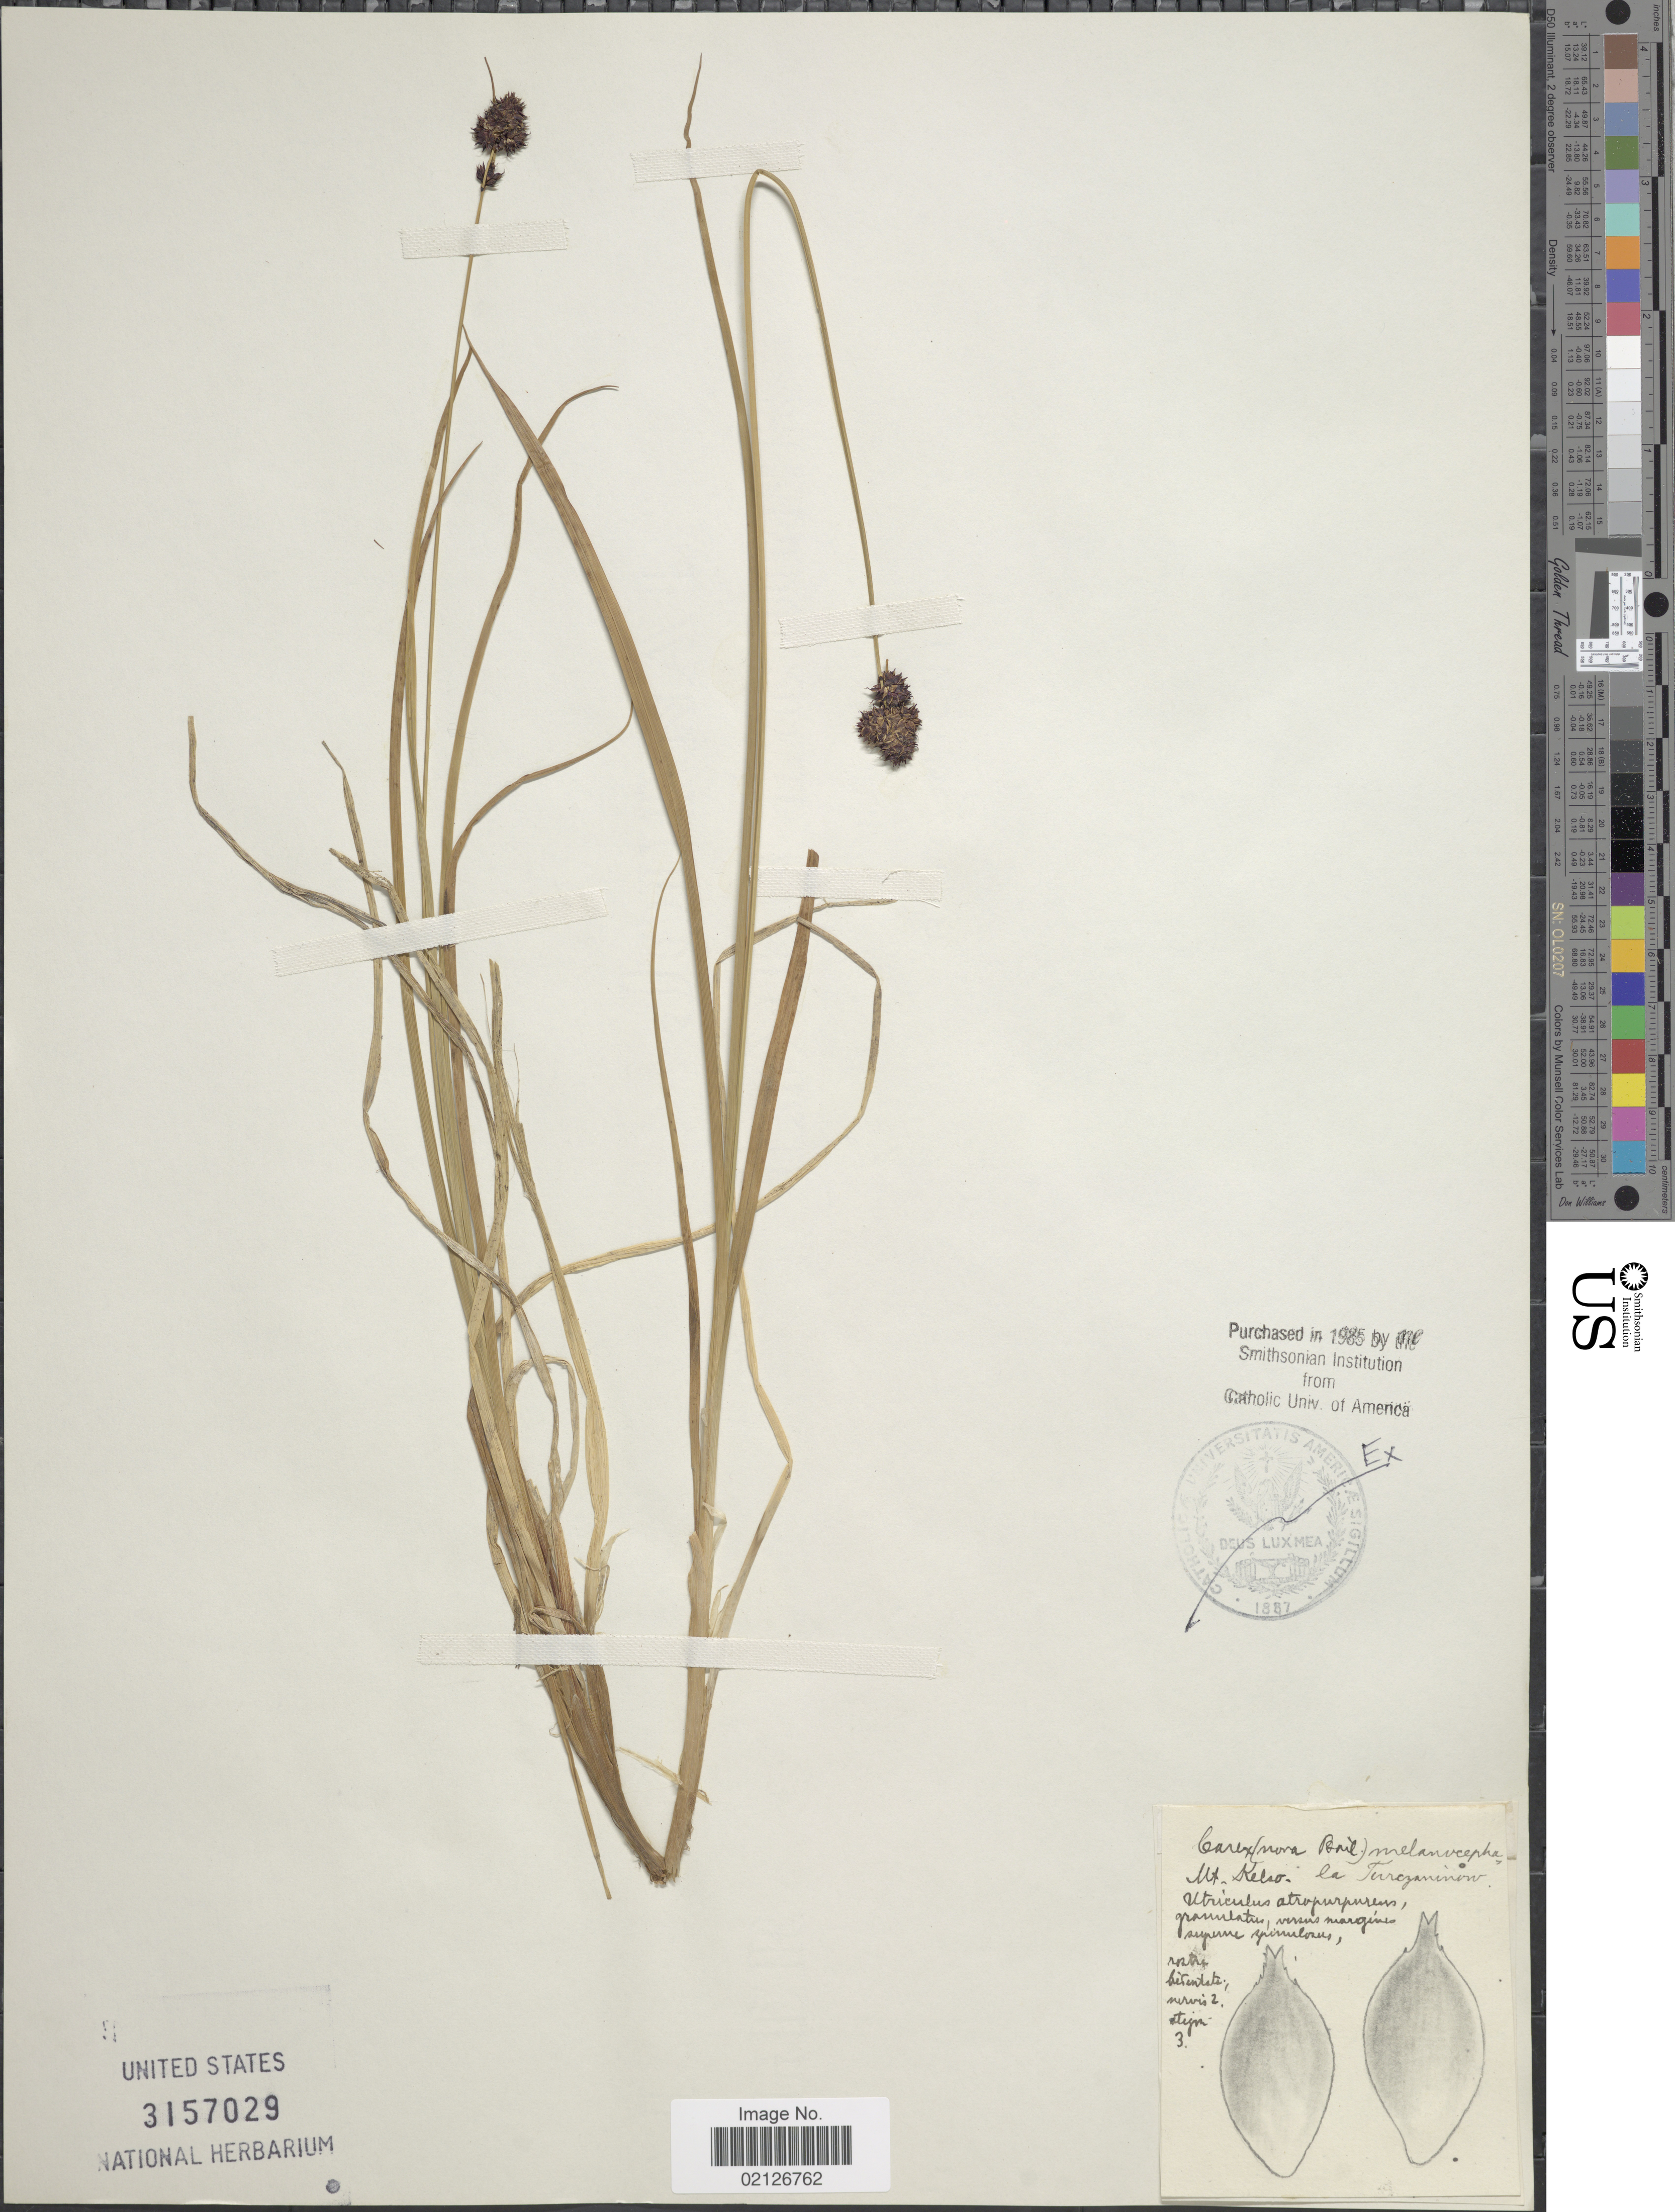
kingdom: Plantae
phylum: Tracheophyta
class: Liliopsida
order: Poales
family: Cyperaceae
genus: Carex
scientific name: Carex nova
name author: L.H. Bailey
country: United States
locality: Mt. Kelso, la Terczaninow [unsure placement]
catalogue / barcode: US 3157029